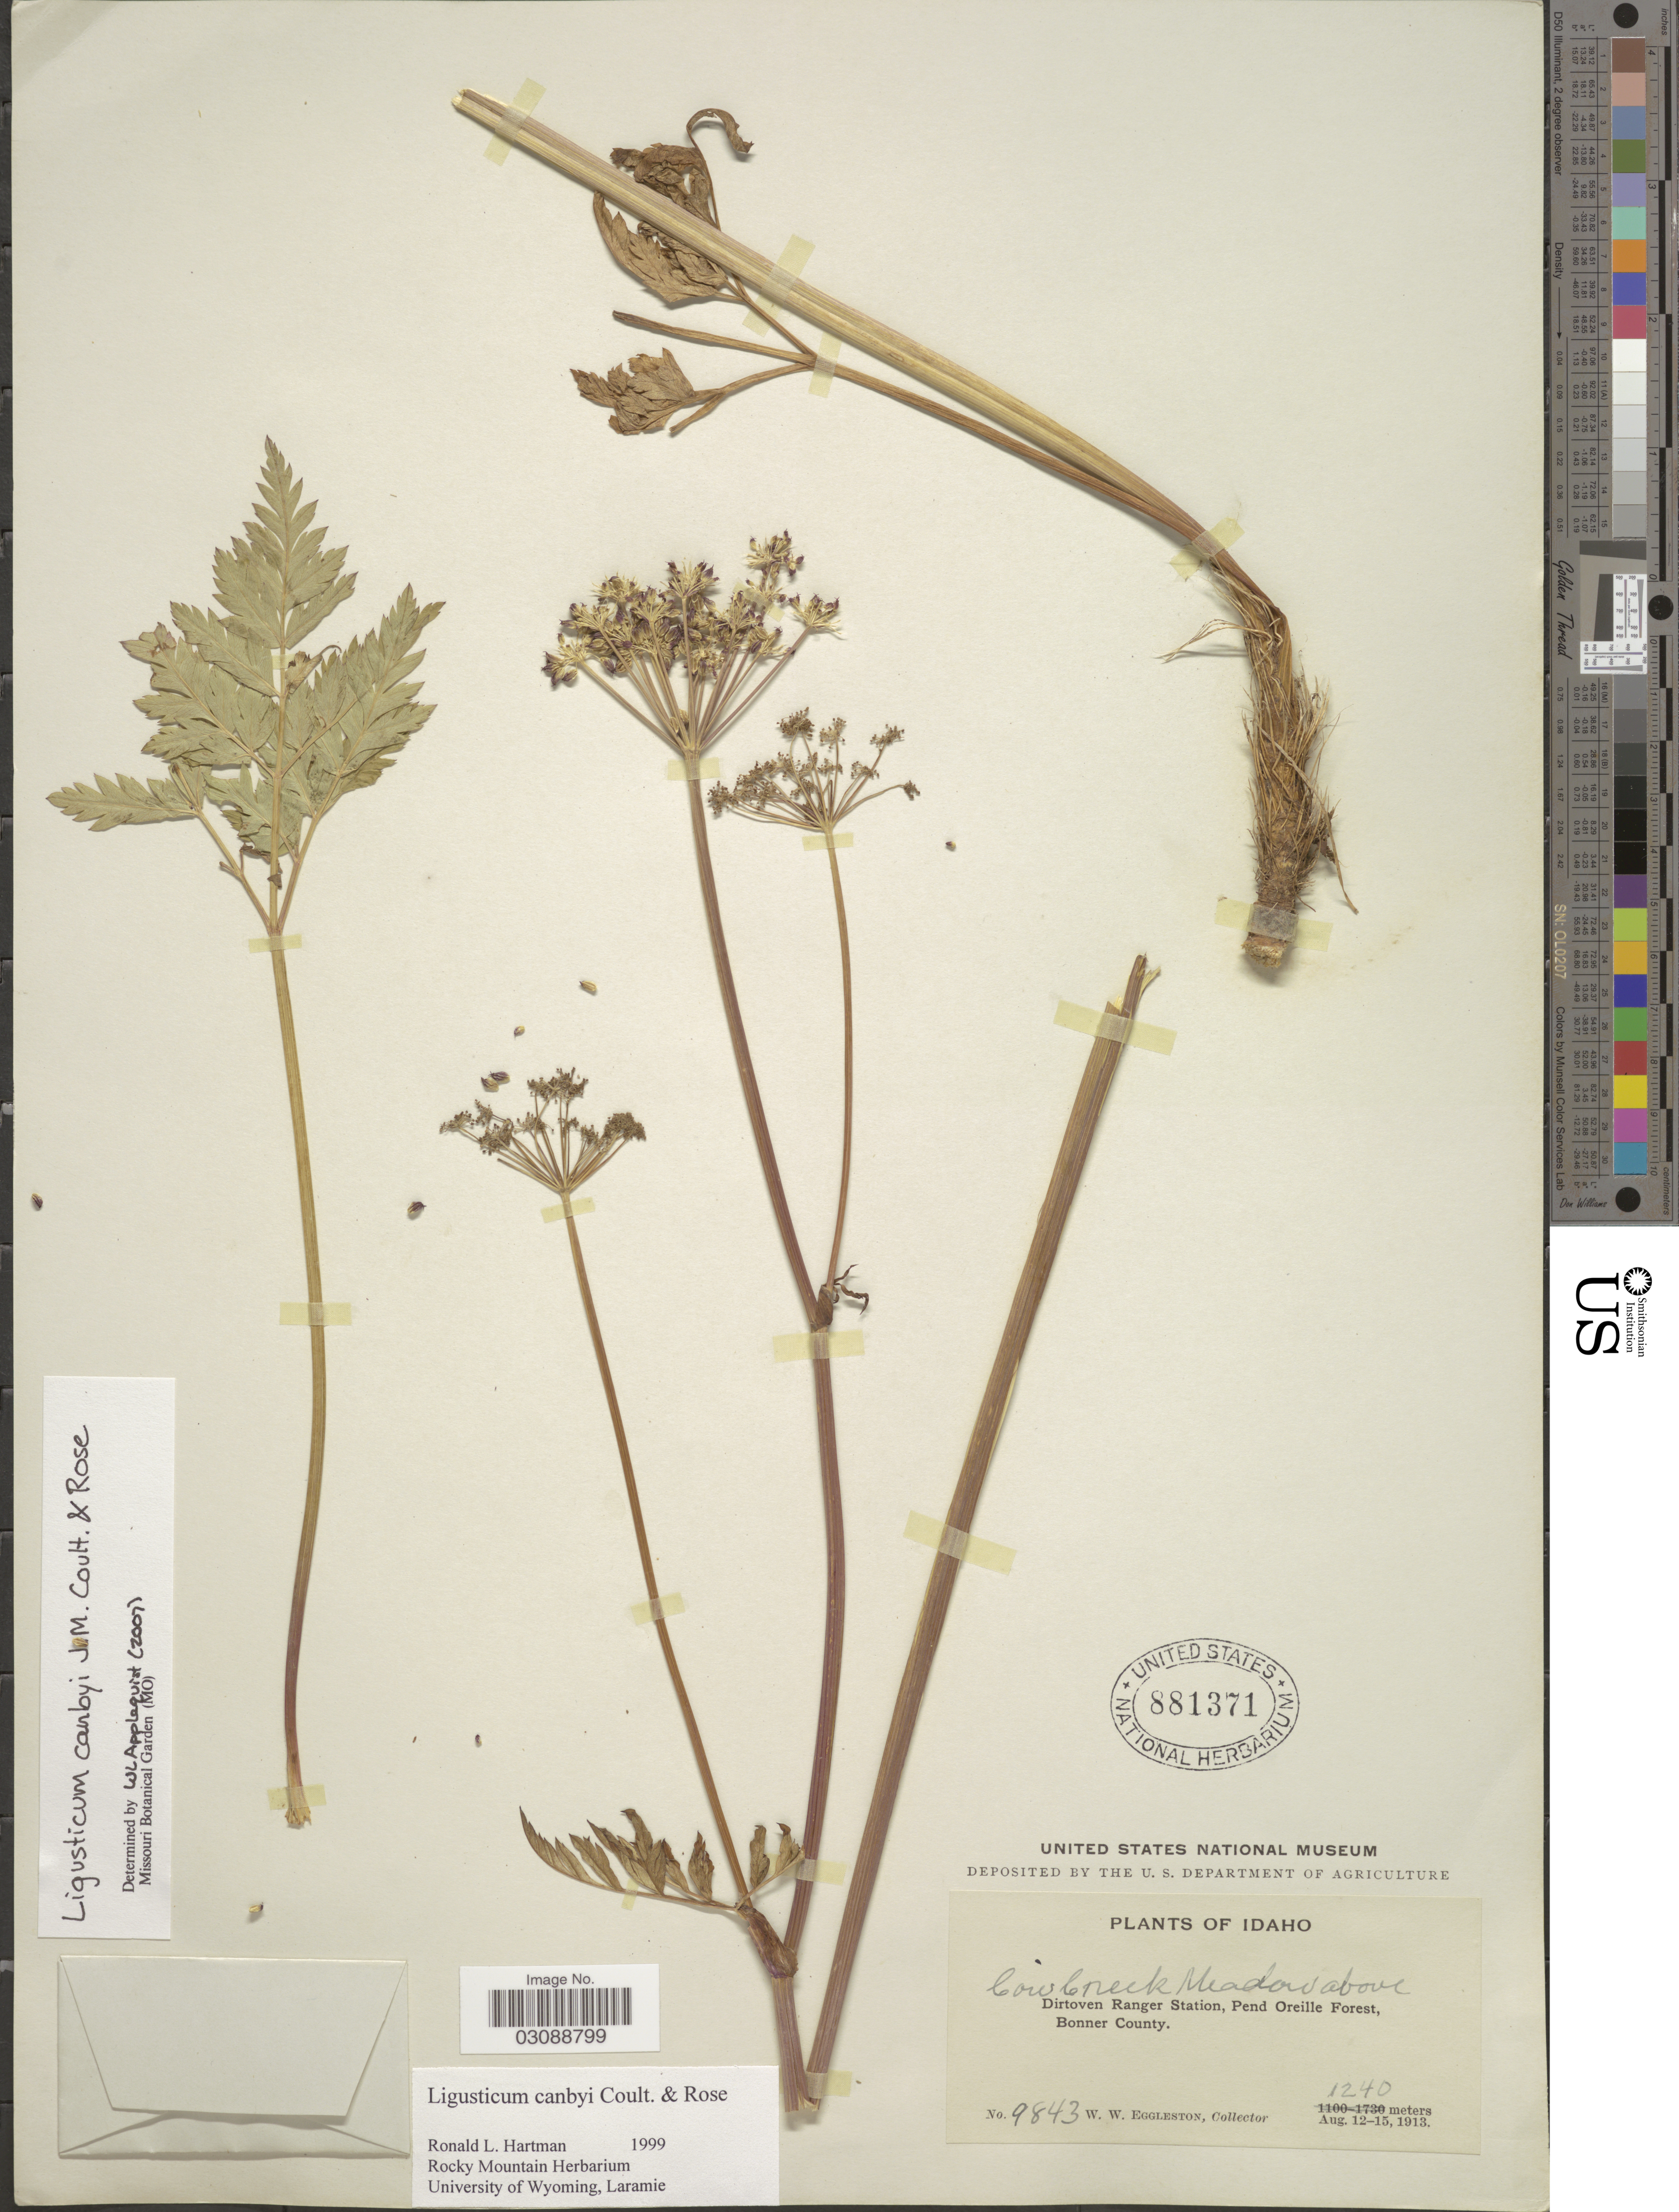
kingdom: Plantae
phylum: Tracheophyta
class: Magnoliopsida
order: Apiales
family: Apiaceae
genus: Ligusticum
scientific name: Ligusticum canbyi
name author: J.M. Coult. & Rose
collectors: W. W. Eggleston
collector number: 9843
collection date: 1913-08-12/1913-08-15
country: United States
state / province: Idaho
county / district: Bonner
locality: Dirtoven Ranger Station, Pend Oreille Forest.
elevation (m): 1240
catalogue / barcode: US 881371